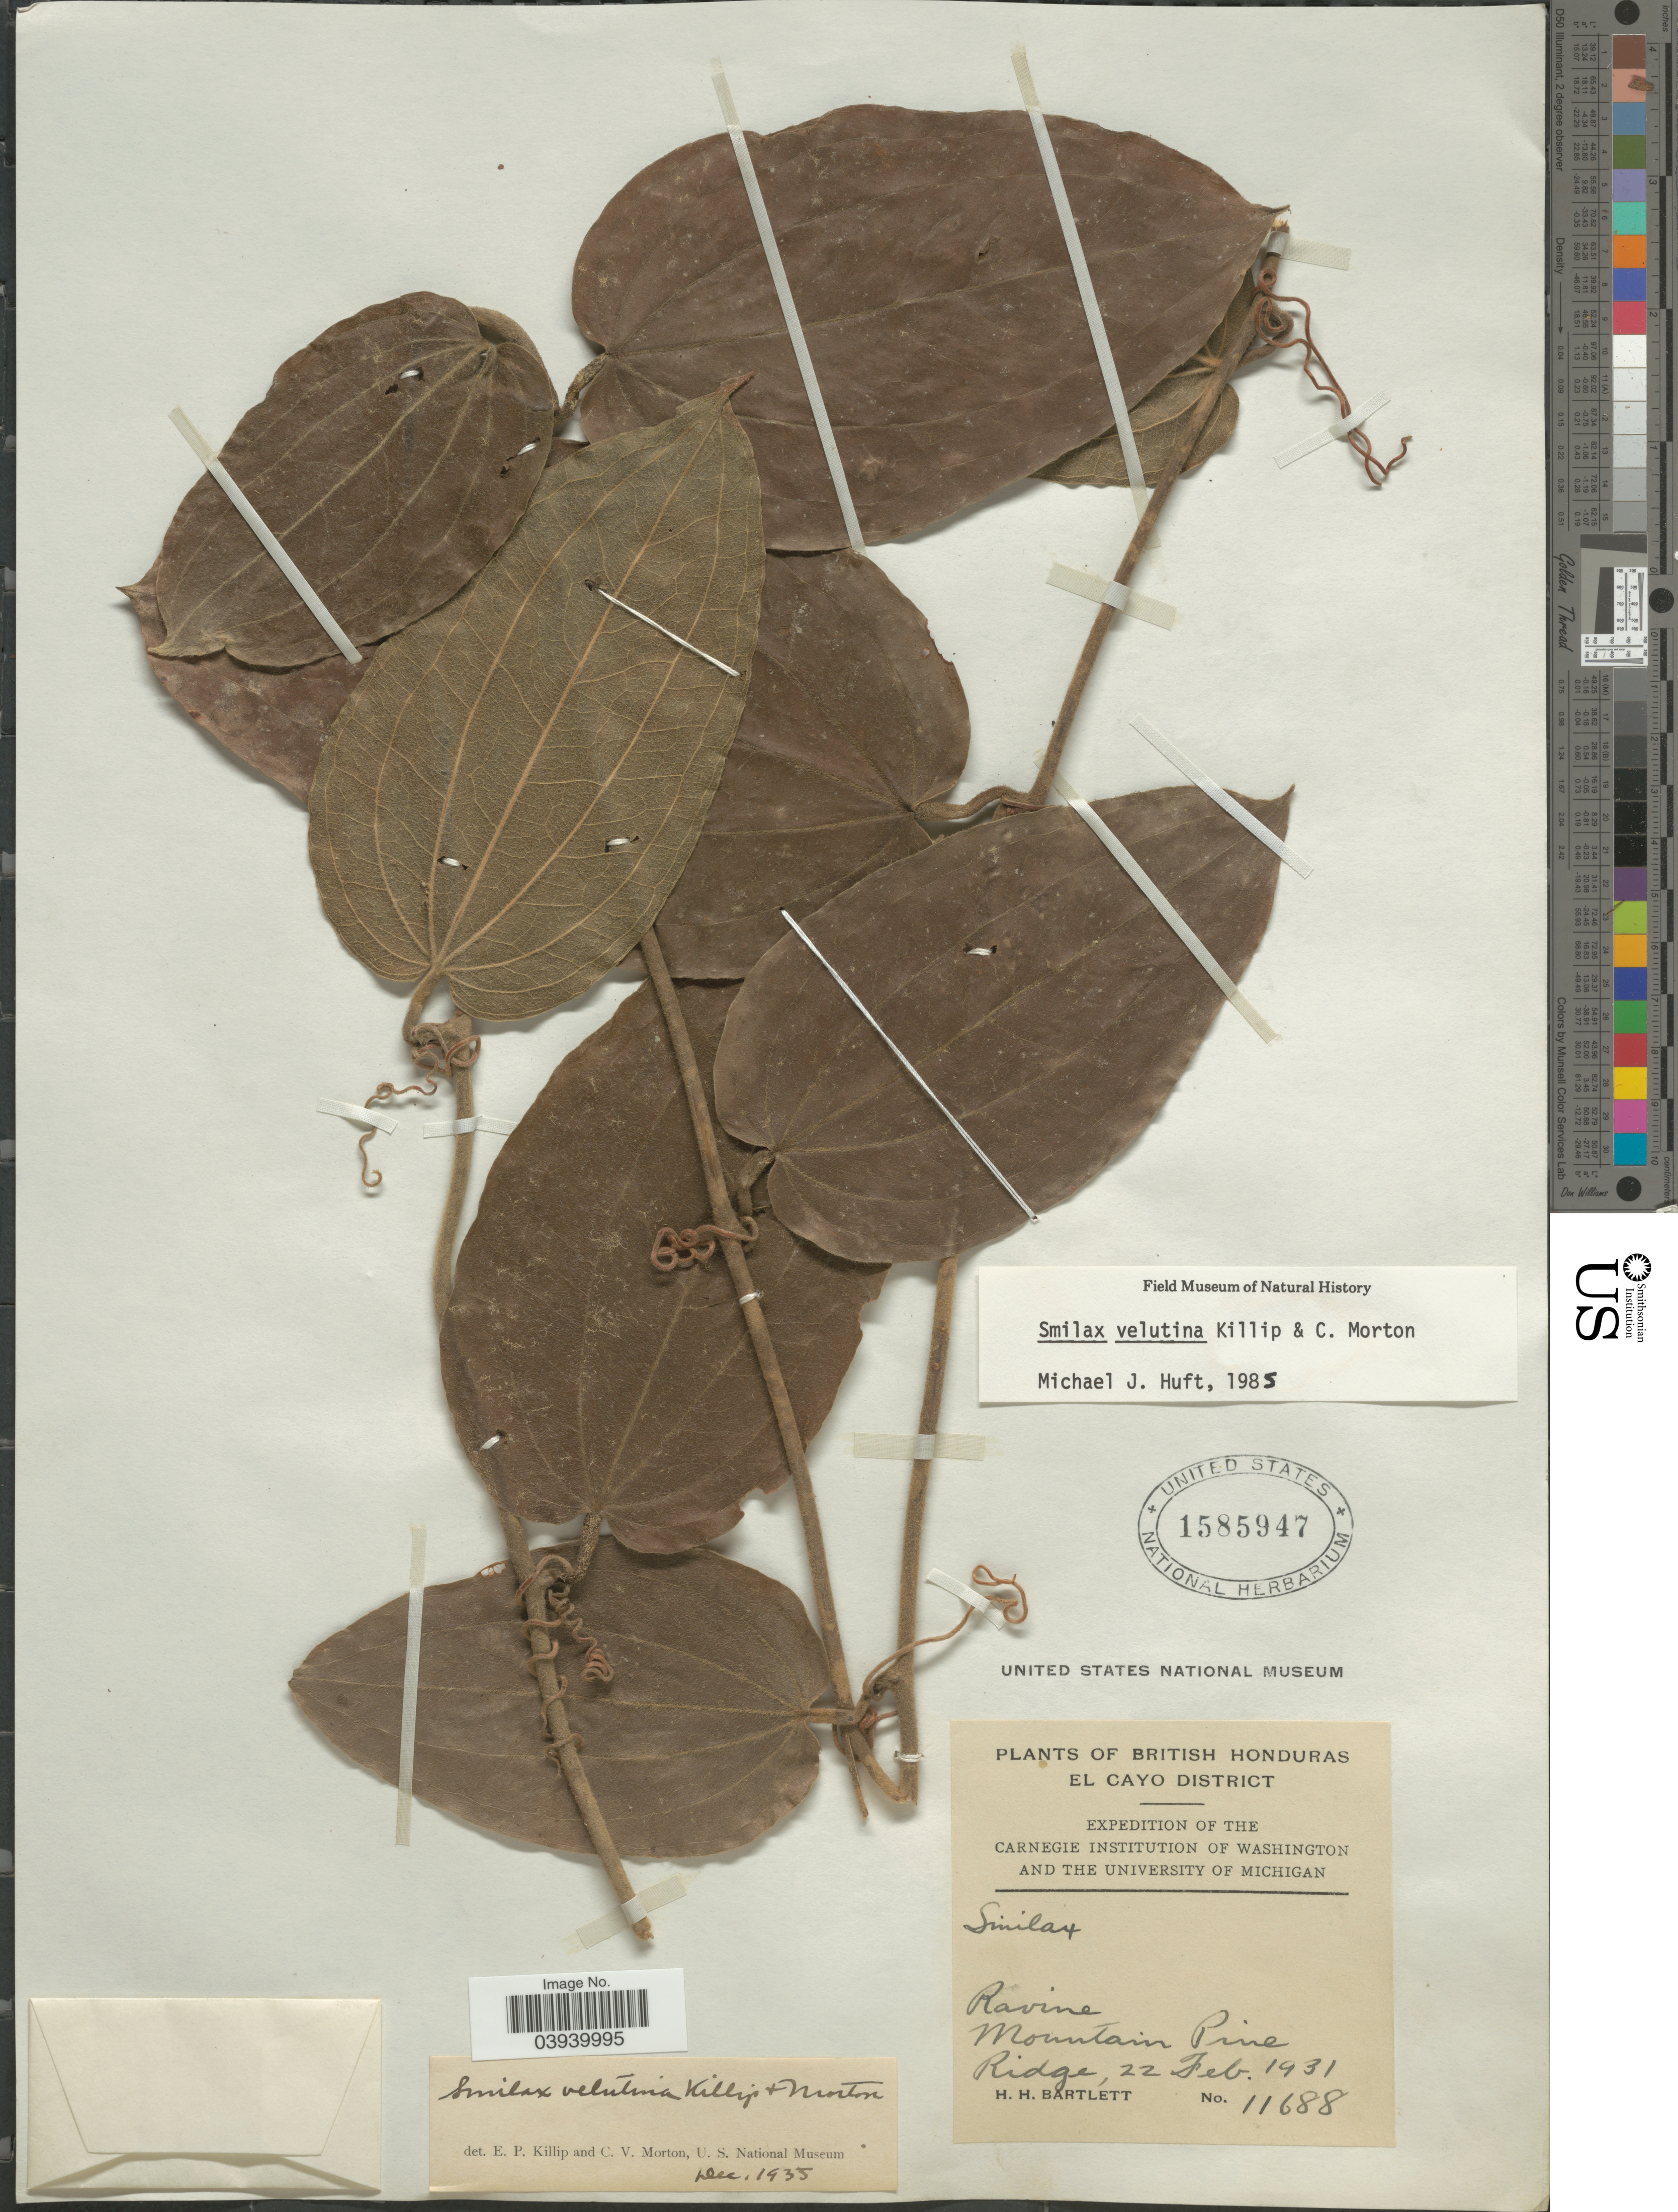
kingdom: Plantae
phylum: Tracheophyta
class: Liliopsida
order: Liliales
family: Smilacaceae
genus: Smilax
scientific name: Smilax velutina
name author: Killip & C.V. Morton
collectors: H. H. Bartlett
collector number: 11688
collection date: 1931-02-22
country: Belize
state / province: Cayo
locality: British Honduras. El Cayo District. Ravine. Mountain Pine Ridge.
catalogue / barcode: US 1585947